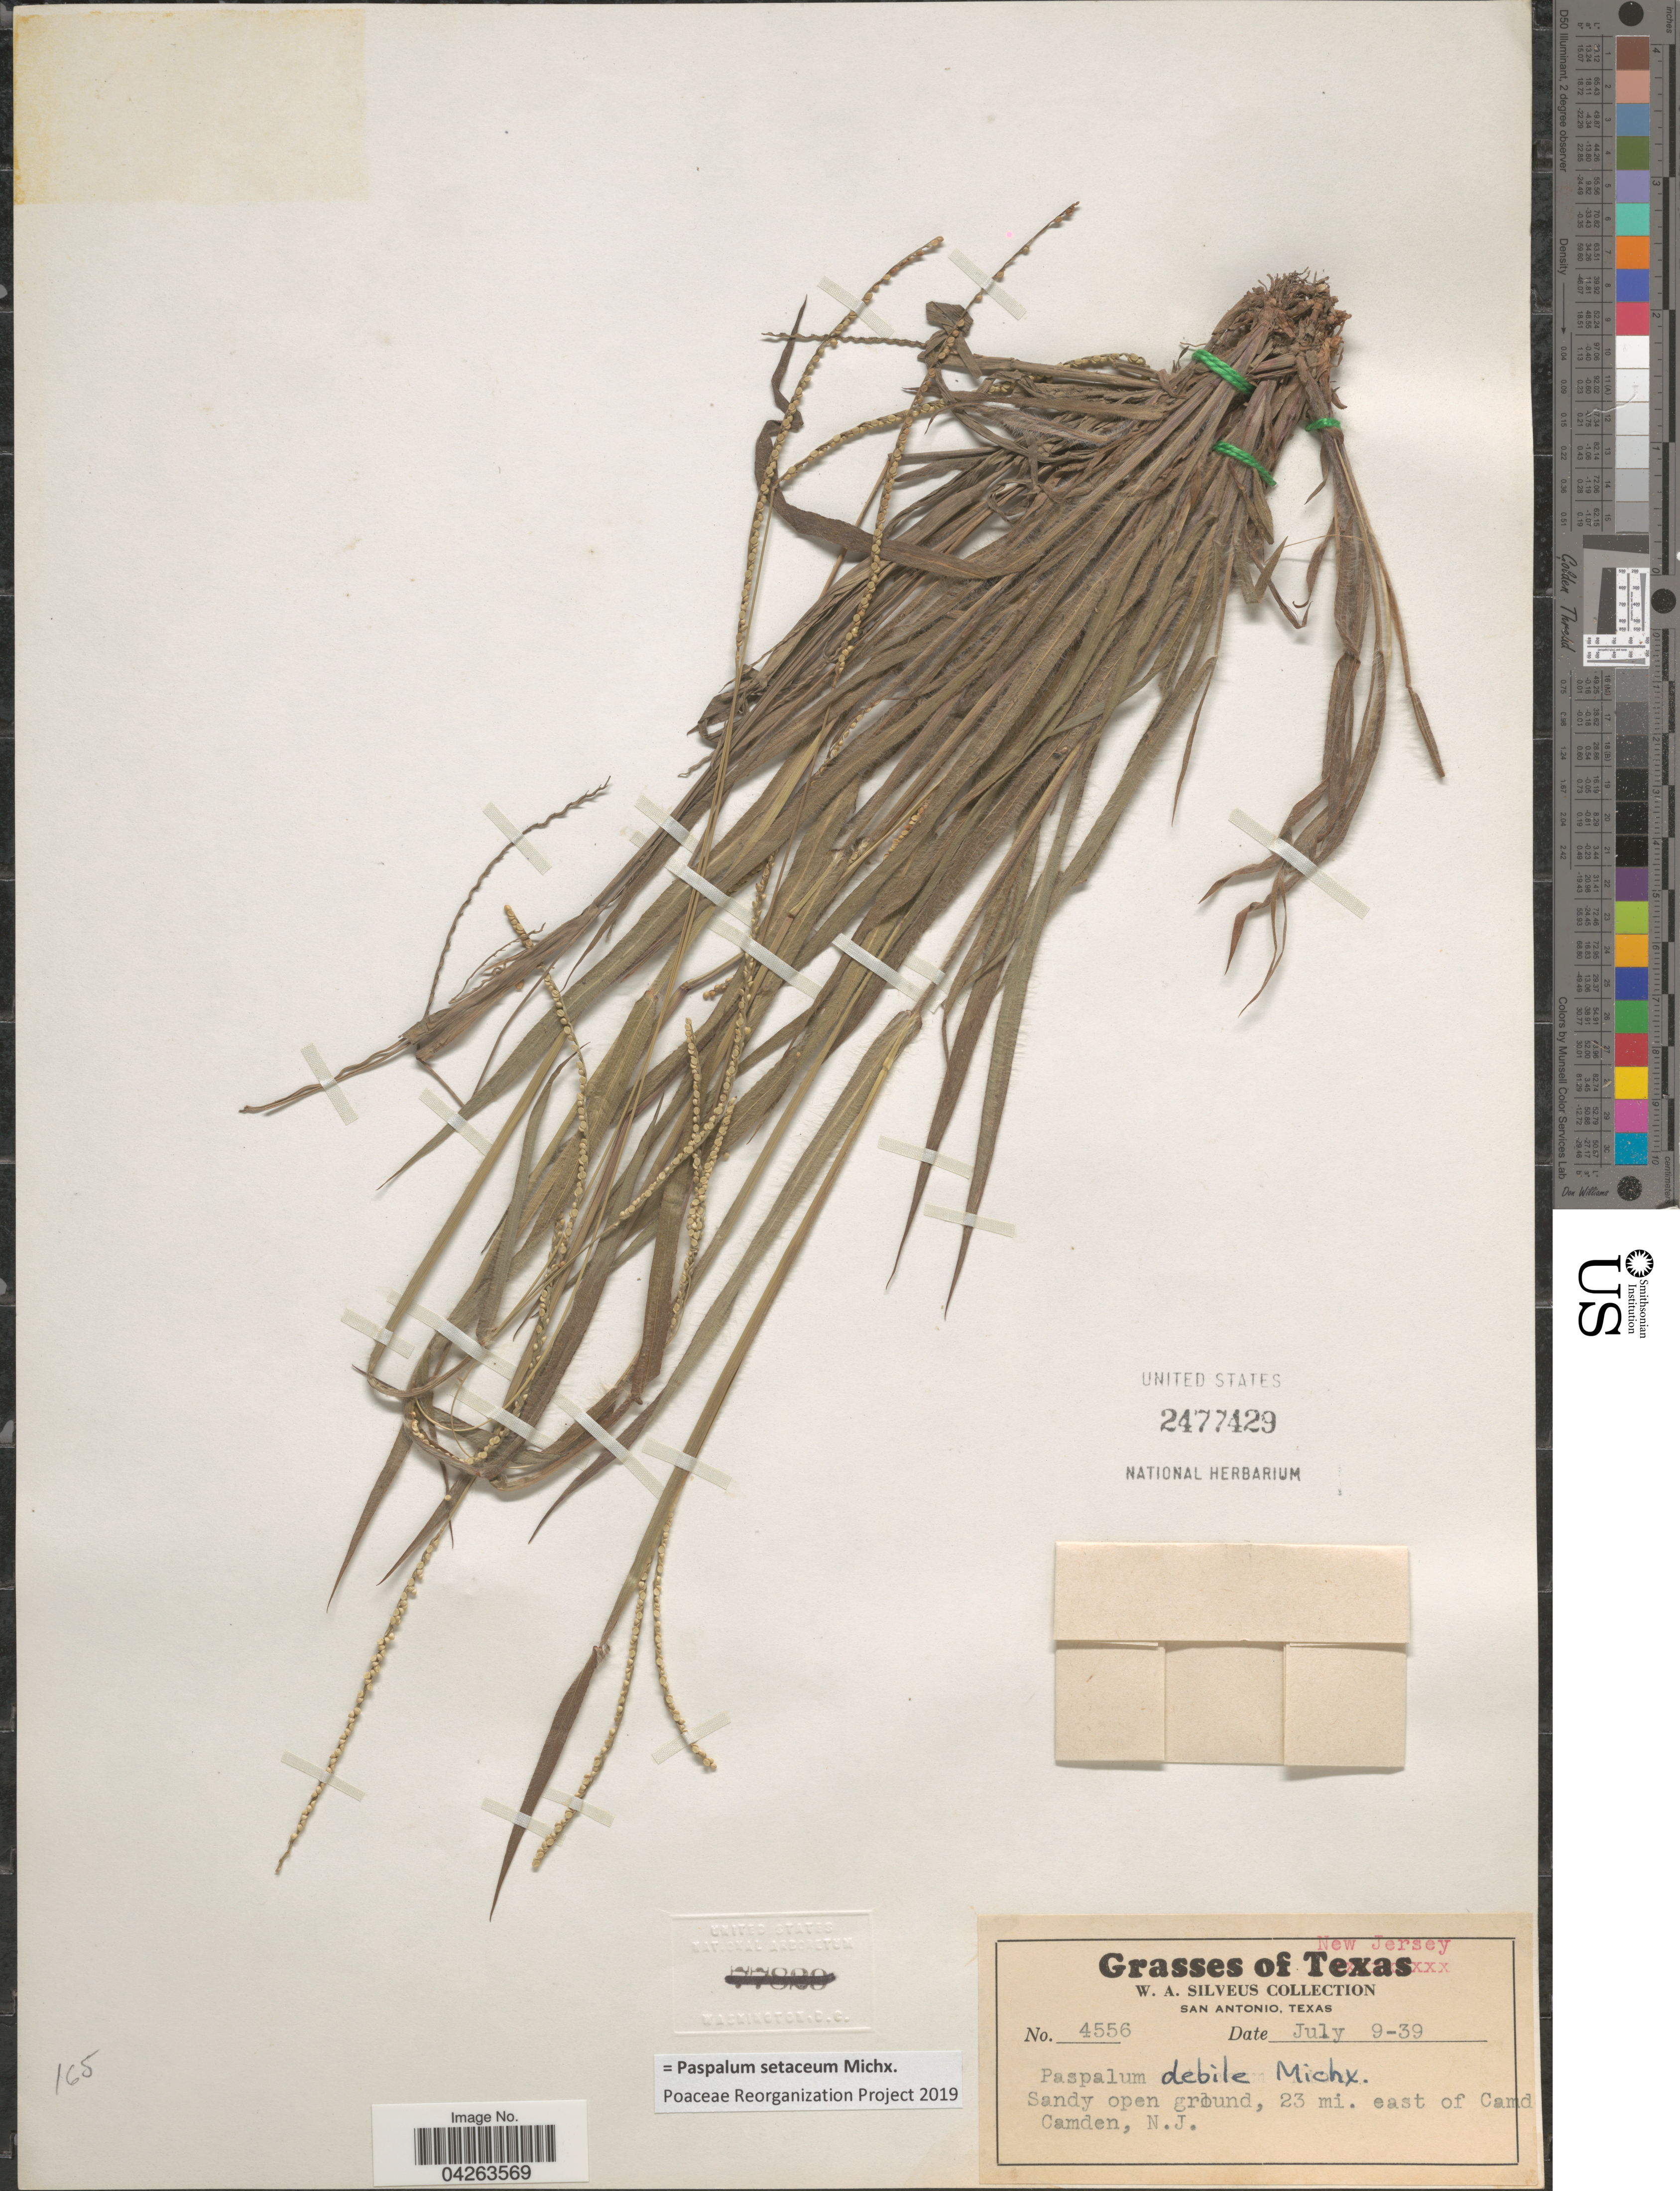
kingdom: Plantae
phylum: Tracheophyta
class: Liliopsida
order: Poales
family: Poaceae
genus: Paspalum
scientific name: Paspalum setaceum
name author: Michx.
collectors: W. Silveus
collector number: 4556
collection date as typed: Transcribed d/m/y: 9/7/39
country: United States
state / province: New Jersey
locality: Sandy open ground, 23 mi. east of Camden.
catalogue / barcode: US 2477429